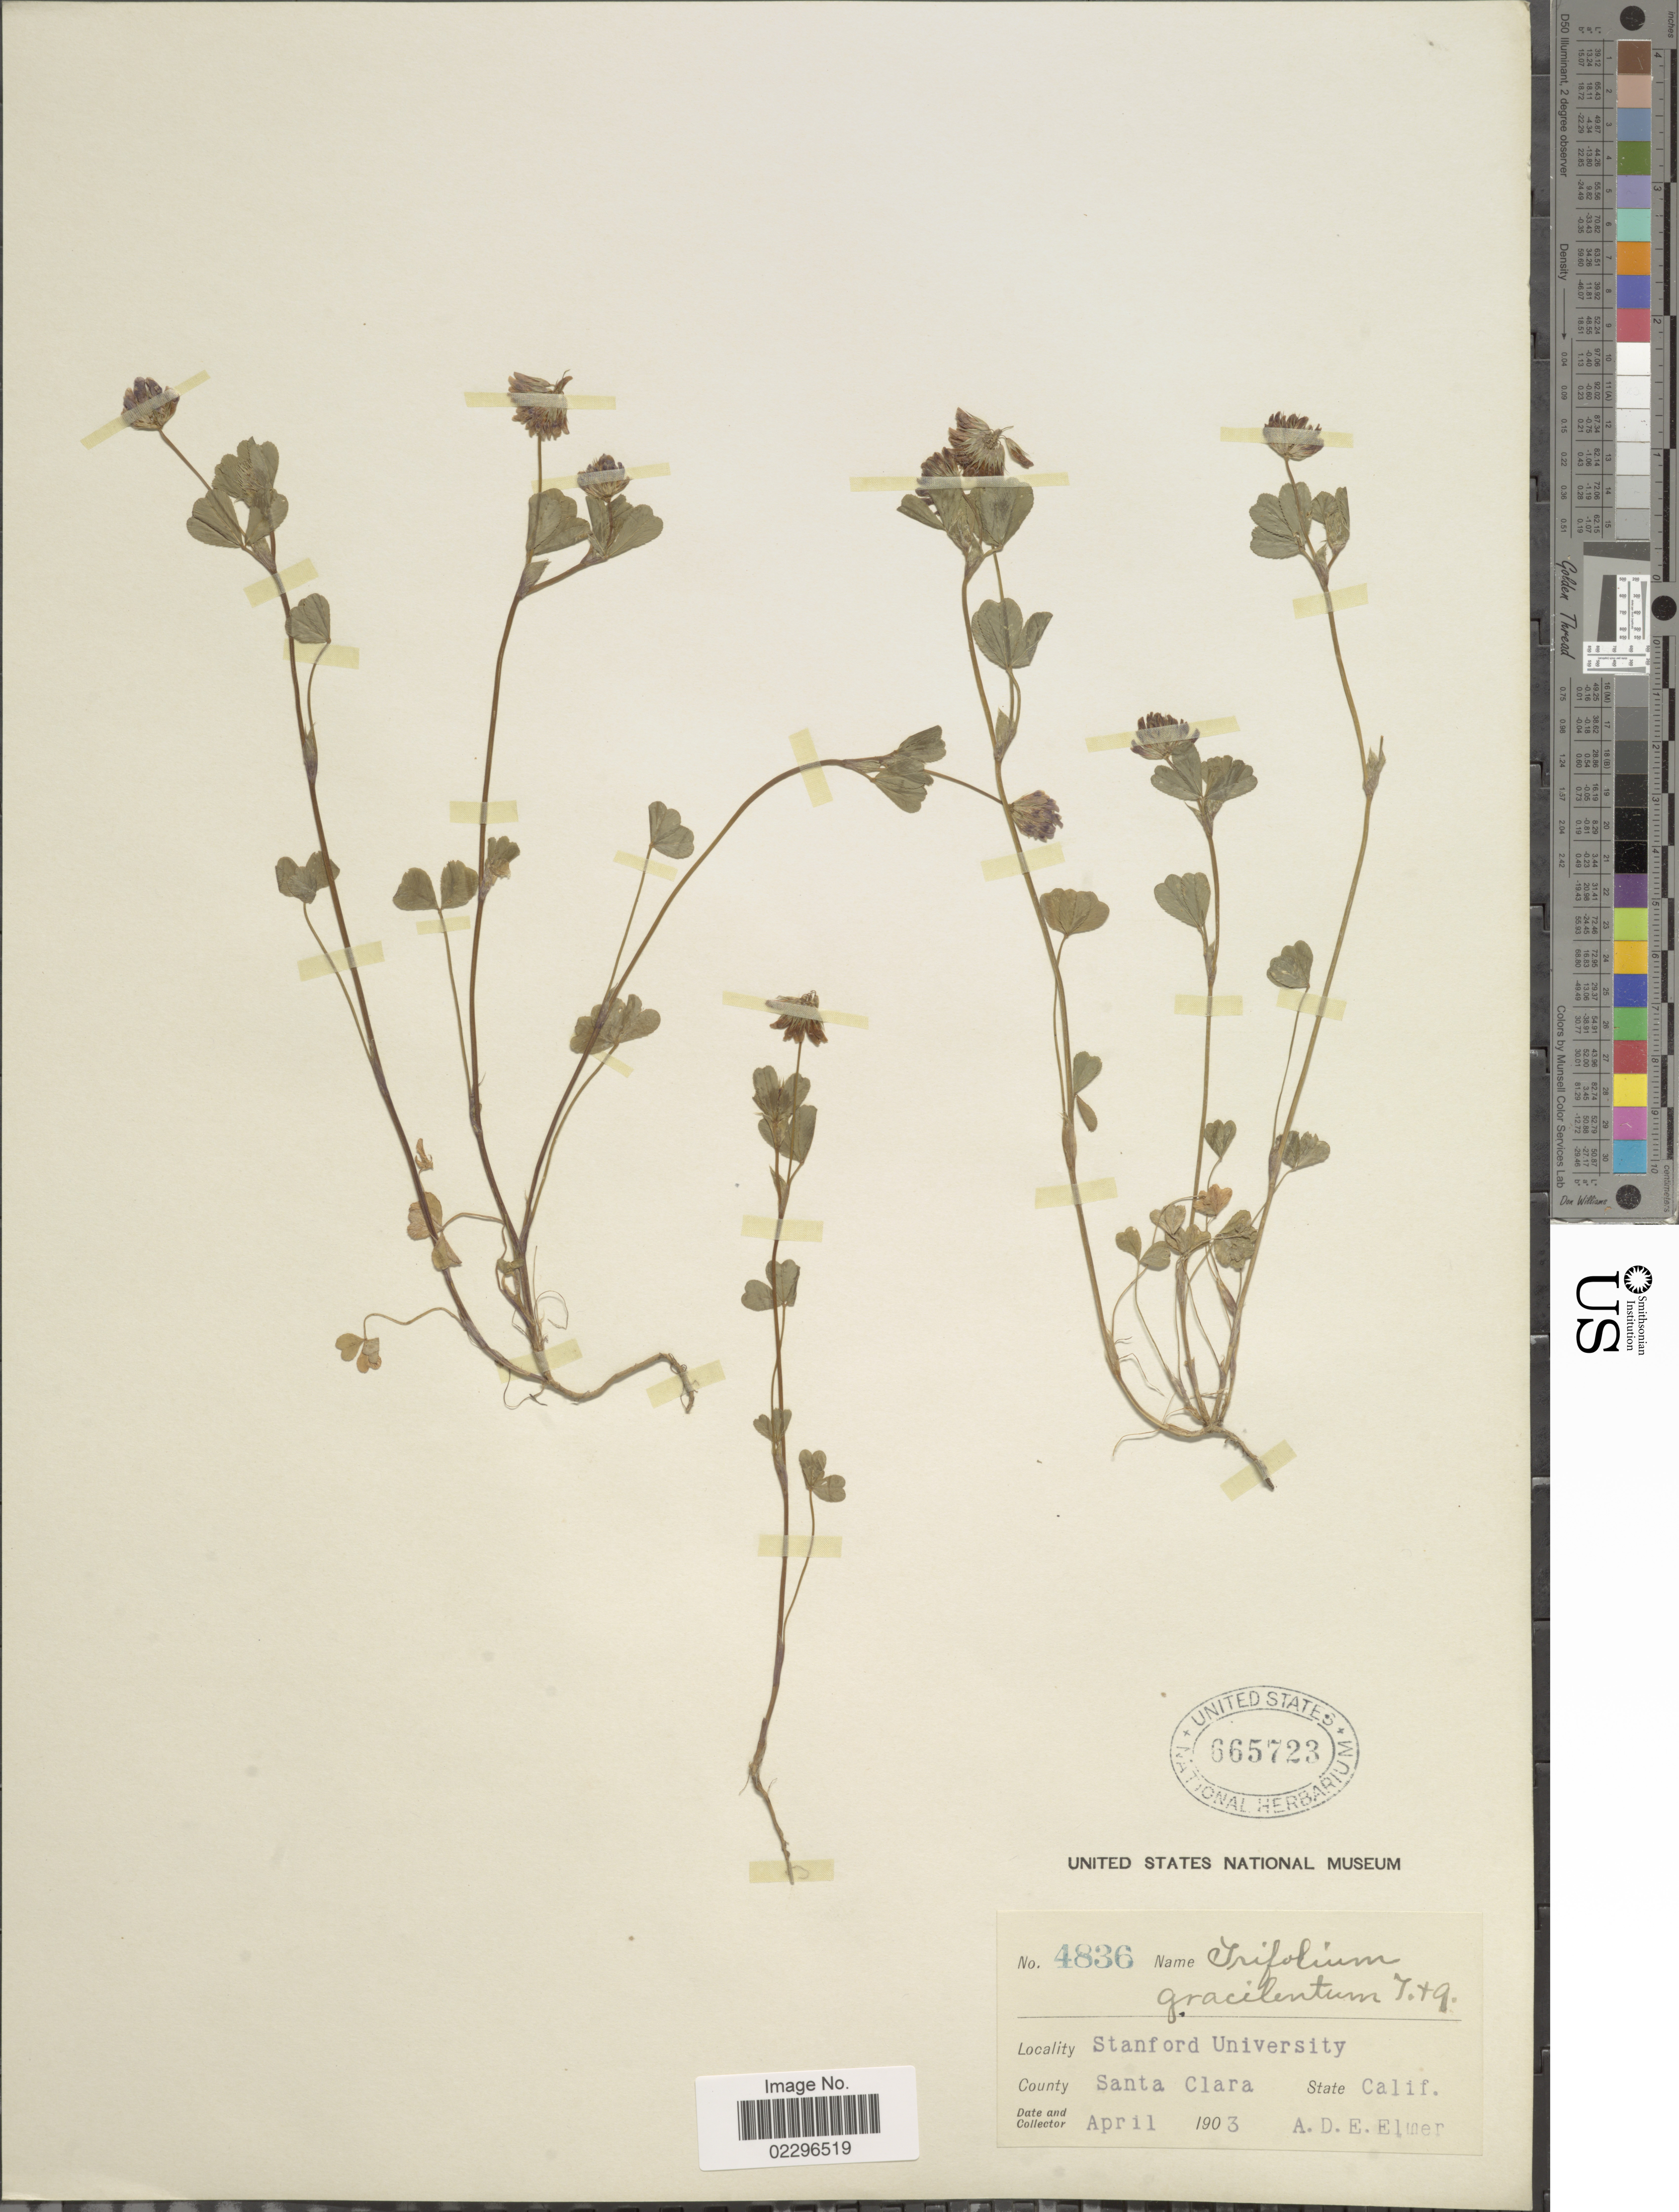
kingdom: Plantae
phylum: Tracheophyta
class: Magnoliopsida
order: Fabales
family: Fabaceae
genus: Trifolium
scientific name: Trifolium gracilentum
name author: Torr. & A. Gray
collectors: A. D. E. Elmer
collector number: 4836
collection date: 1903-04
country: United States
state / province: California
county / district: Santa Clara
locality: Stanford University, County Santa Clara, State Calif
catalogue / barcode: US 665723